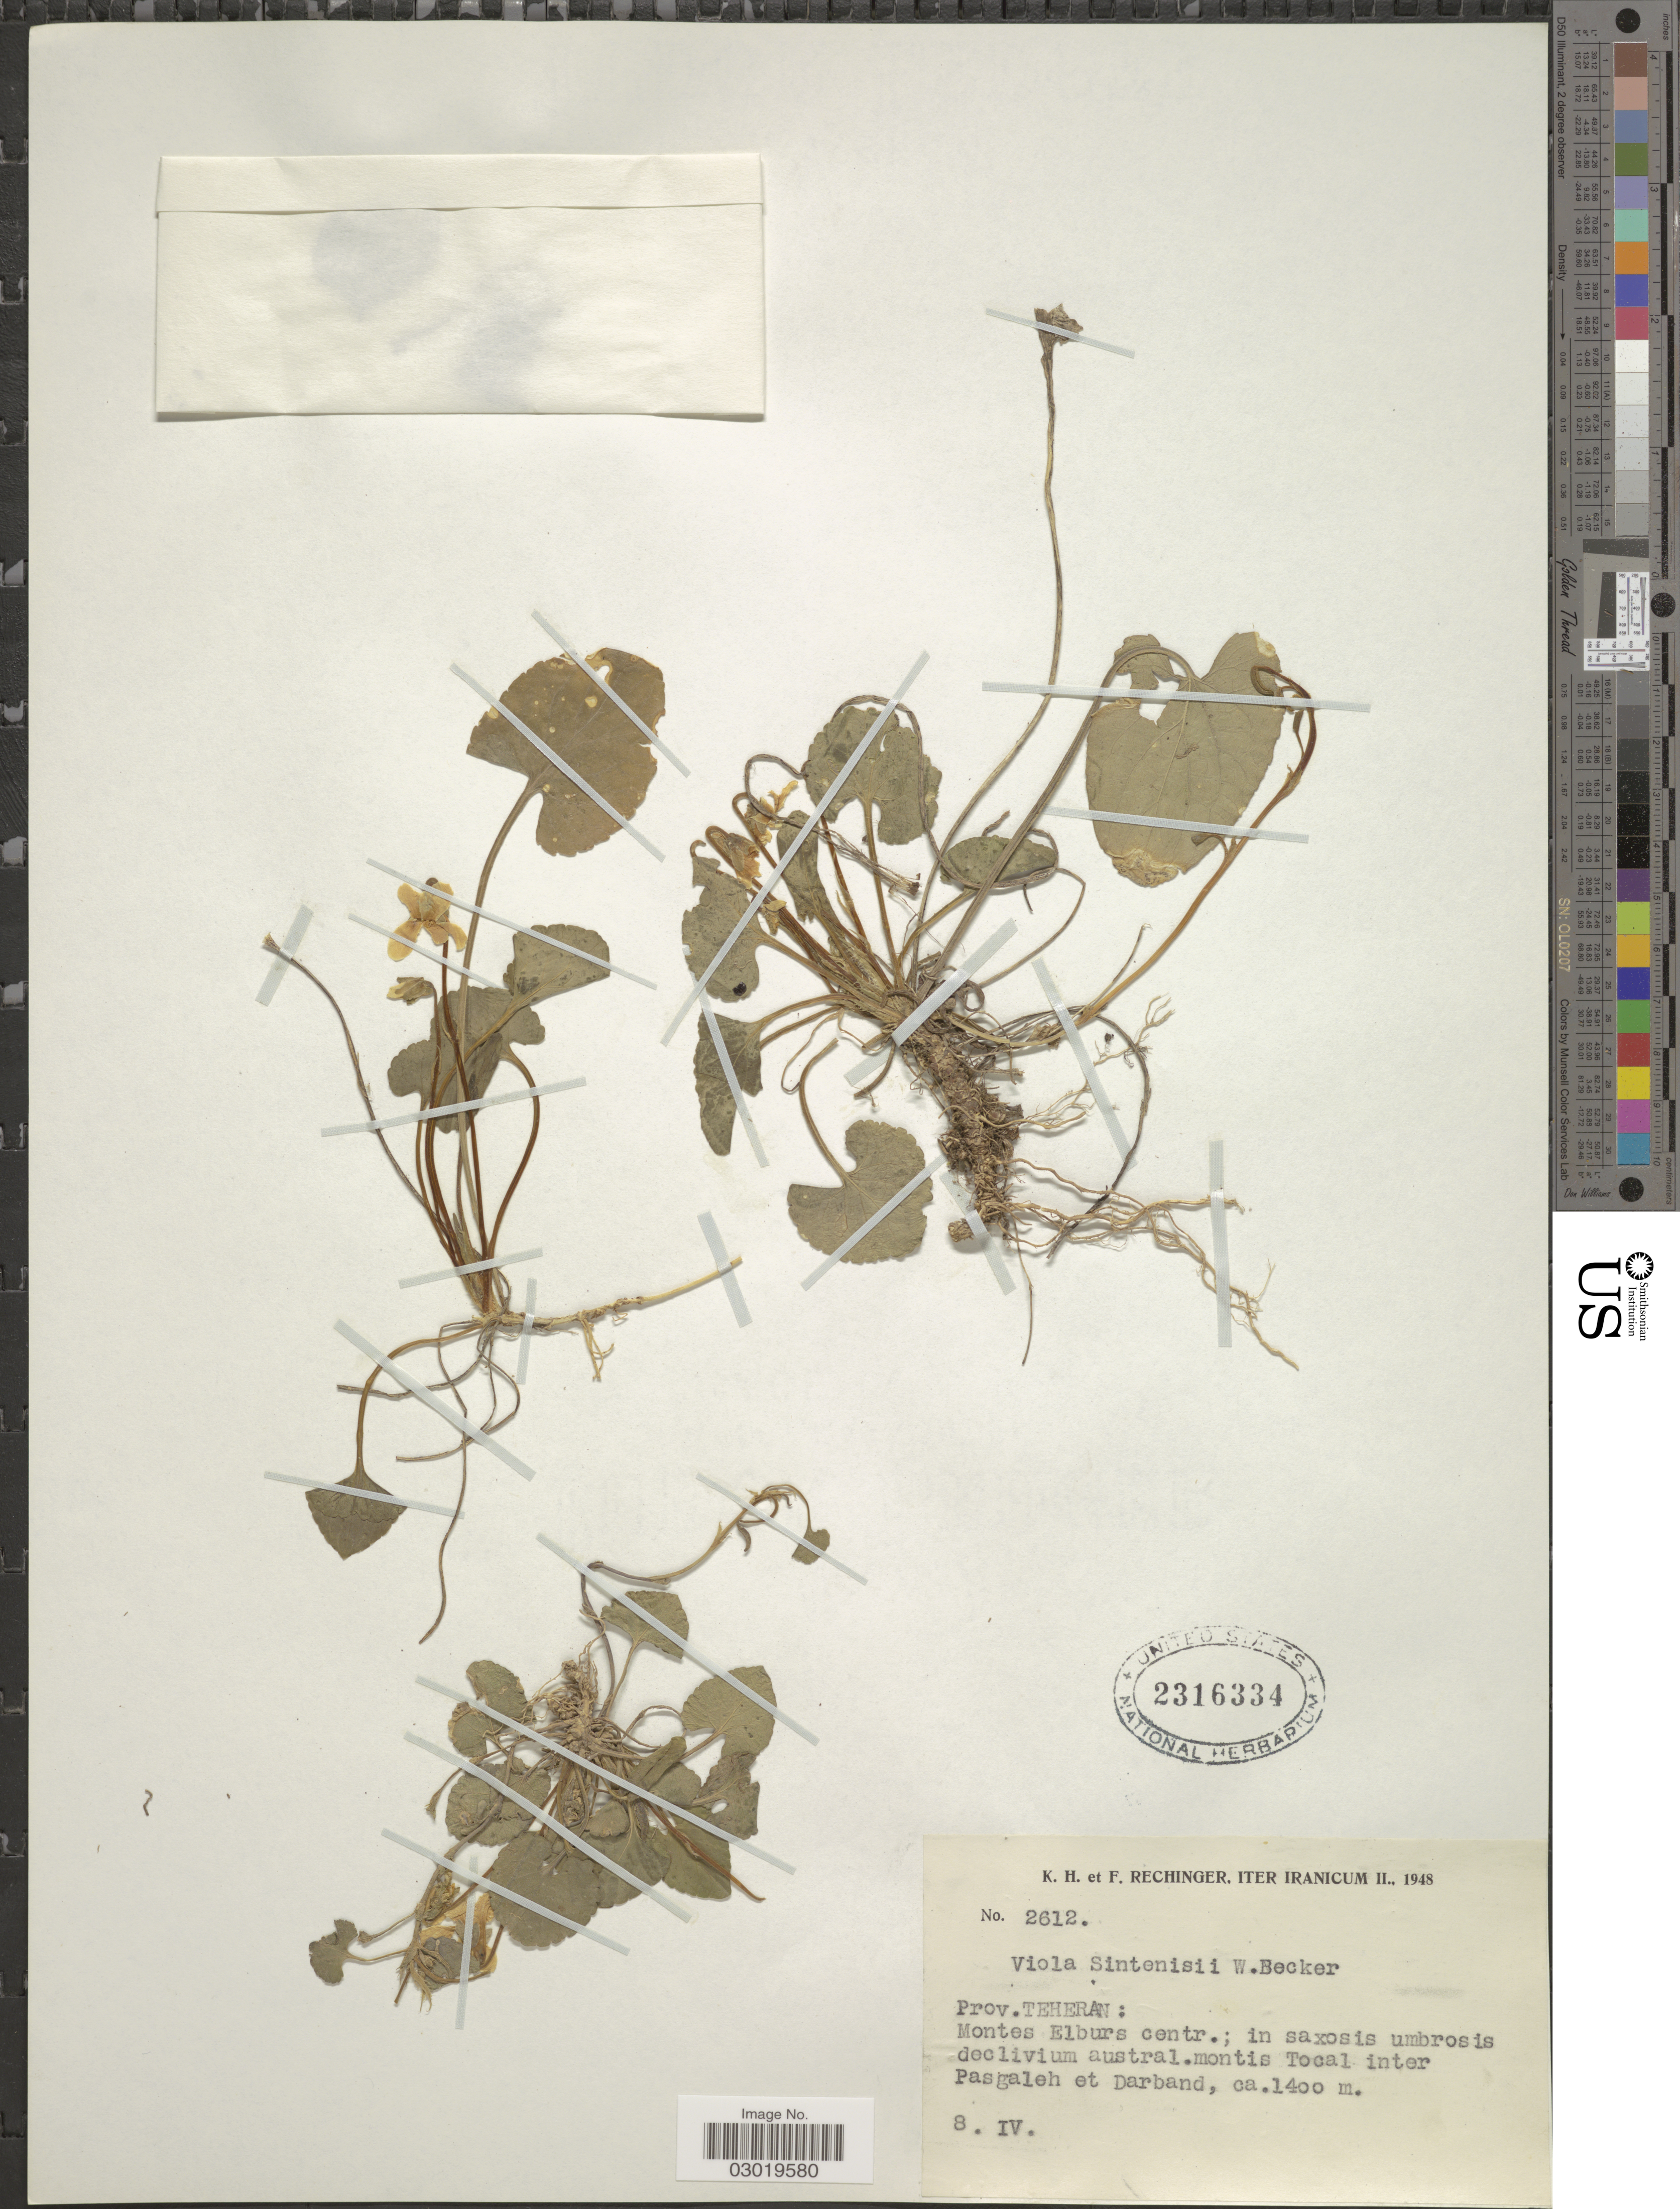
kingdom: Plantae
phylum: Tracheophyta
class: Magnoliopsida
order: Malpighiales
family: Violaceae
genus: Viola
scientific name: Viola alba subsp. sintenisii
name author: Bess.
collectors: K. H. Rechinger & F. Rechinger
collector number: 2612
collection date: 1948-04-08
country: Iran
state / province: Tehran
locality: Iter Iranicum, Prov. Teheran: Montes Elburs centr.; in saxosis umbrosis declivium austral. montis Tocal inter Pasgaleh et Darband.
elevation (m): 1400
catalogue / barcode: US 2316334